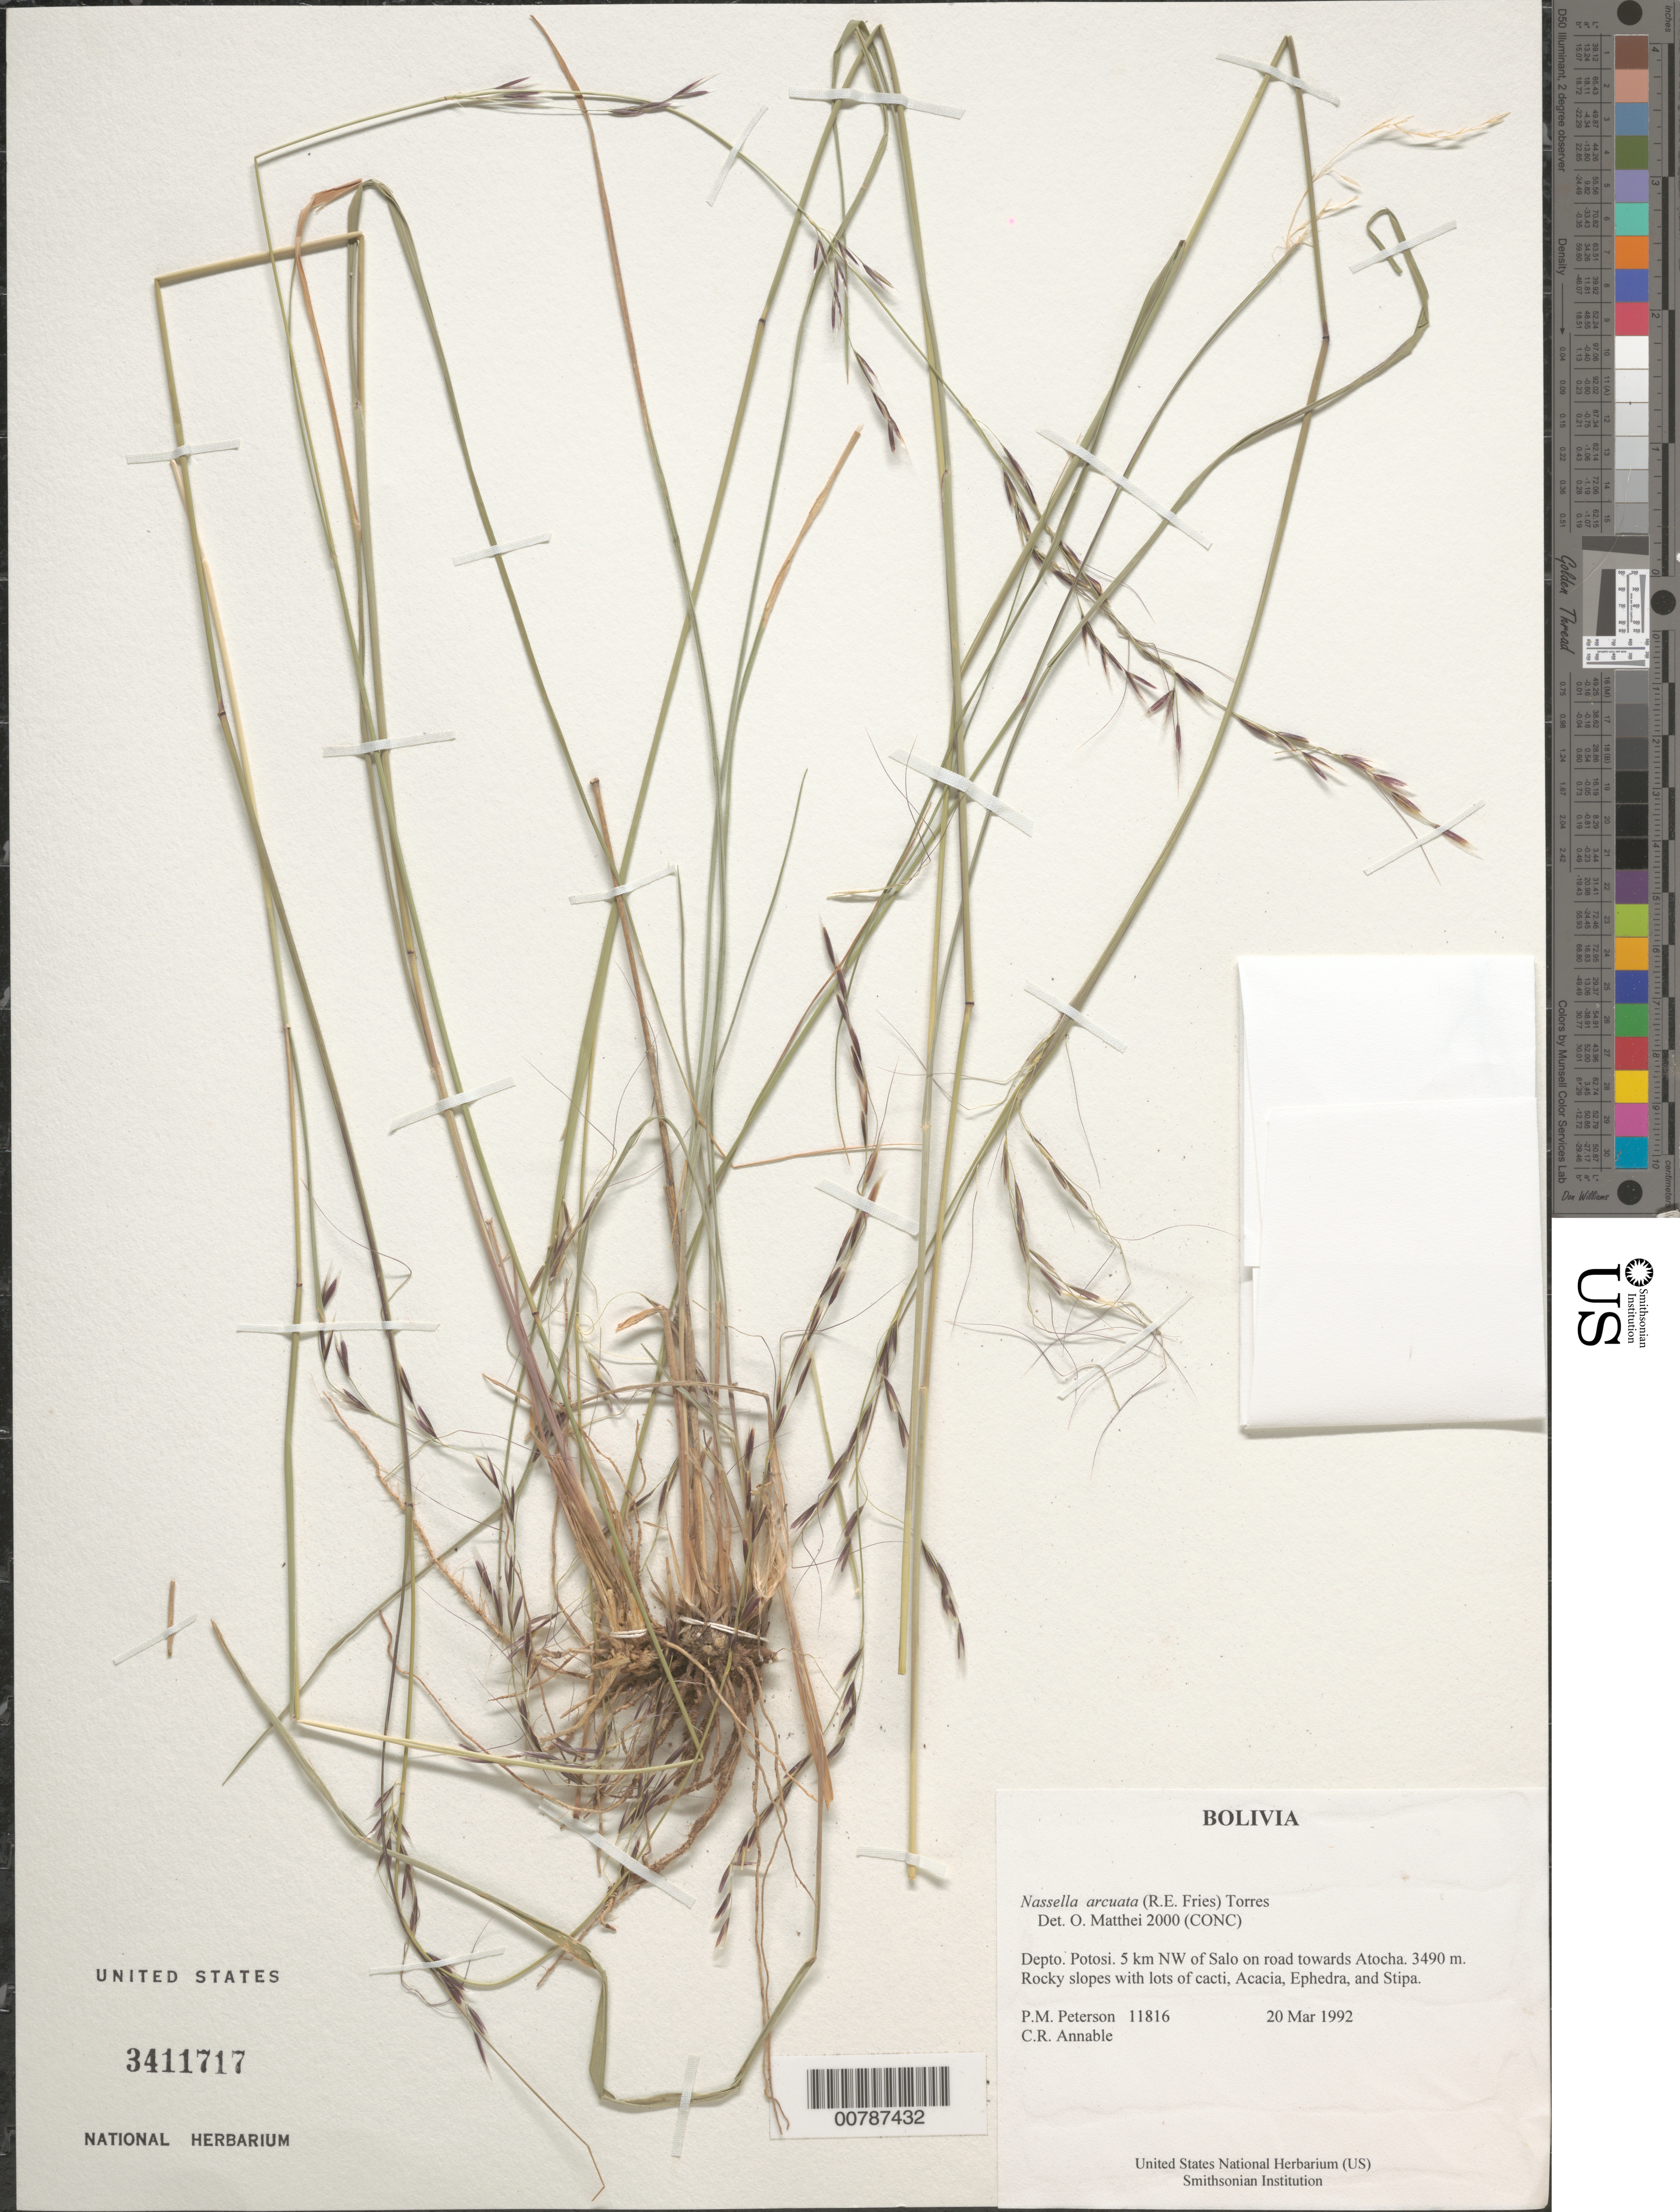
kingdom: Plantae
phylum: Tracheophyta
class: Liliopsida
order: Poales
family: Poaceae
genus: Nassella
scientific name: Nassella arcuata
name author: (R.E. Fr.) A.M. Torres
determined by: Matthei, O. R.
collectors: P. M. Peterson & C. R. Annable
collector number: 11816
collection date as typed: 20 Mar 1992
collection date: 1992-03-20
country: Bolivia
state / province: Potosi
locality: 5 km NW of Salo on road towards Atocha.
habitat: Rocky slopes with lots of cacti, Acacia, Ephedra, and Stipa.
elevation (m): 3490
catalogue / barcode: US 3411717